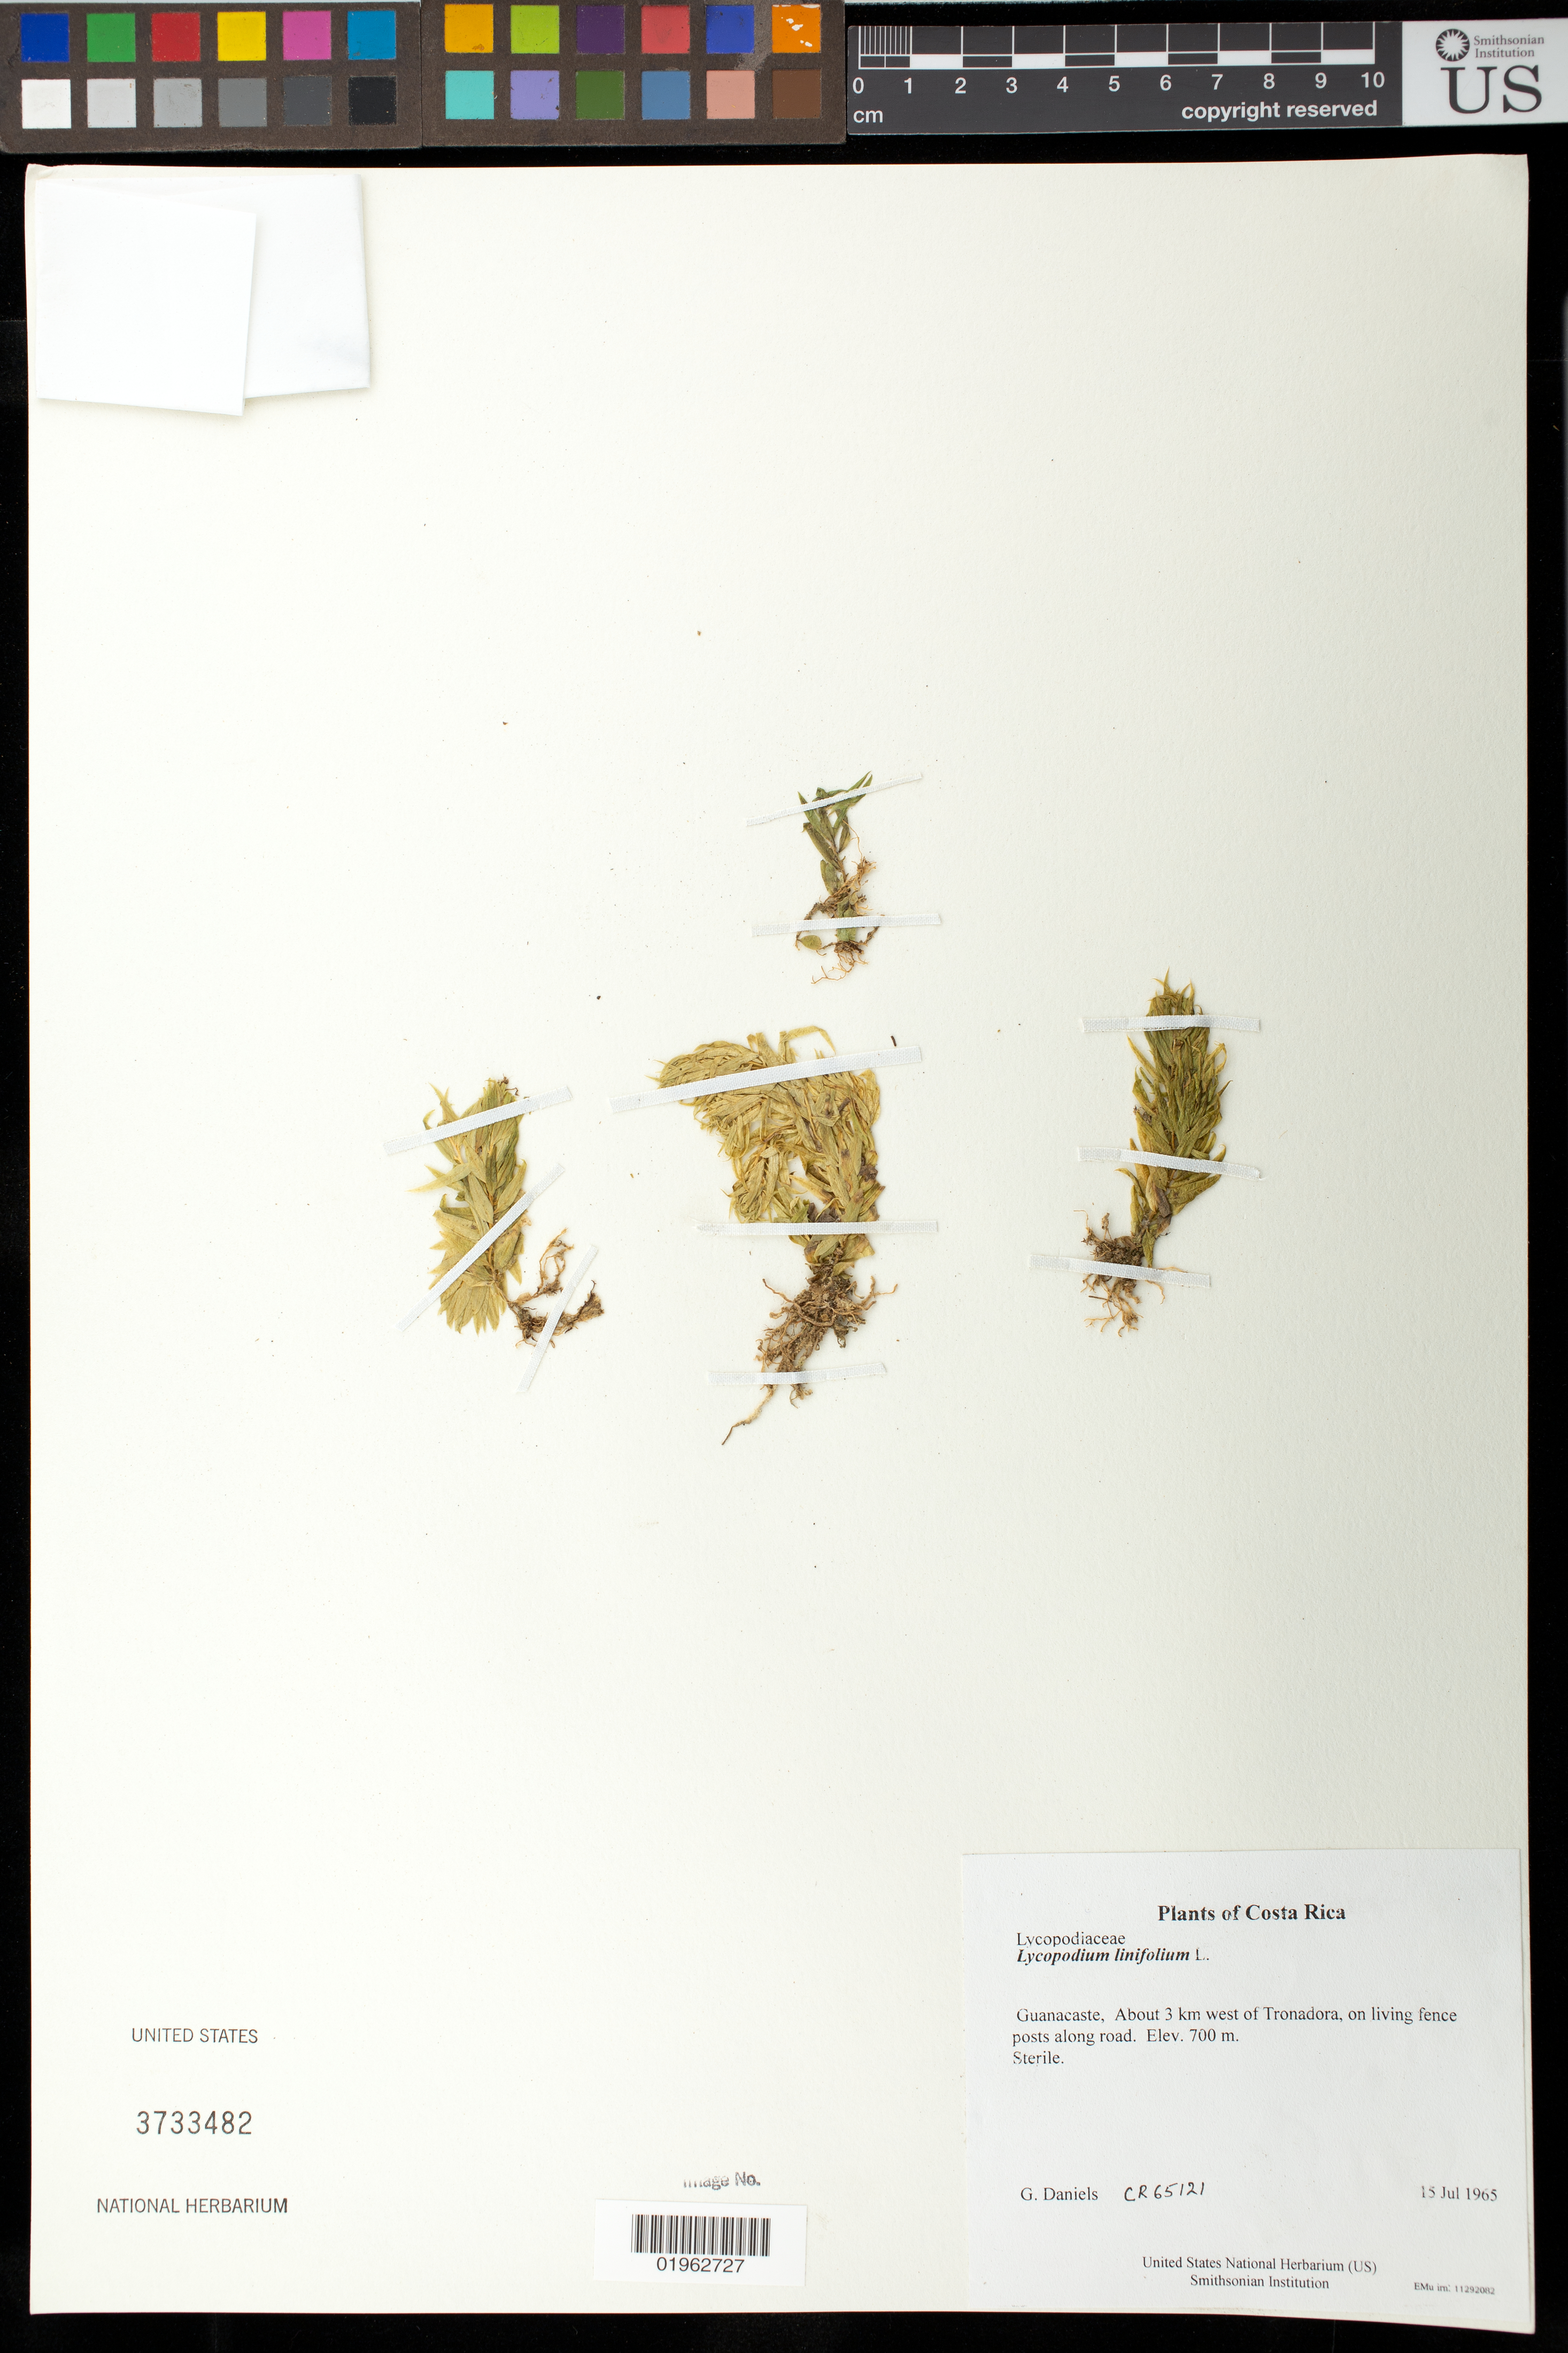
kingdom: Plantae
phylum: Tracheophyta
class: Lycopodiopsida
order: Lycopodiales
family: Lycopodiaceae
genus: Phlegmariurus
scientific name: Phlegmariurus linifolius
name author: (L.) B. Øllg.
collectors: G. Daniels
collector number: CR65121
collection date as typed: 15 Jul 1965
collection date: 1965-07-15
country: Costa Rica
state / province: Guanacaste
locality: About 3 km west of Tronadora, on living fence posts along road.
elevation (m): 700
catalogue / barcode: US 3733482